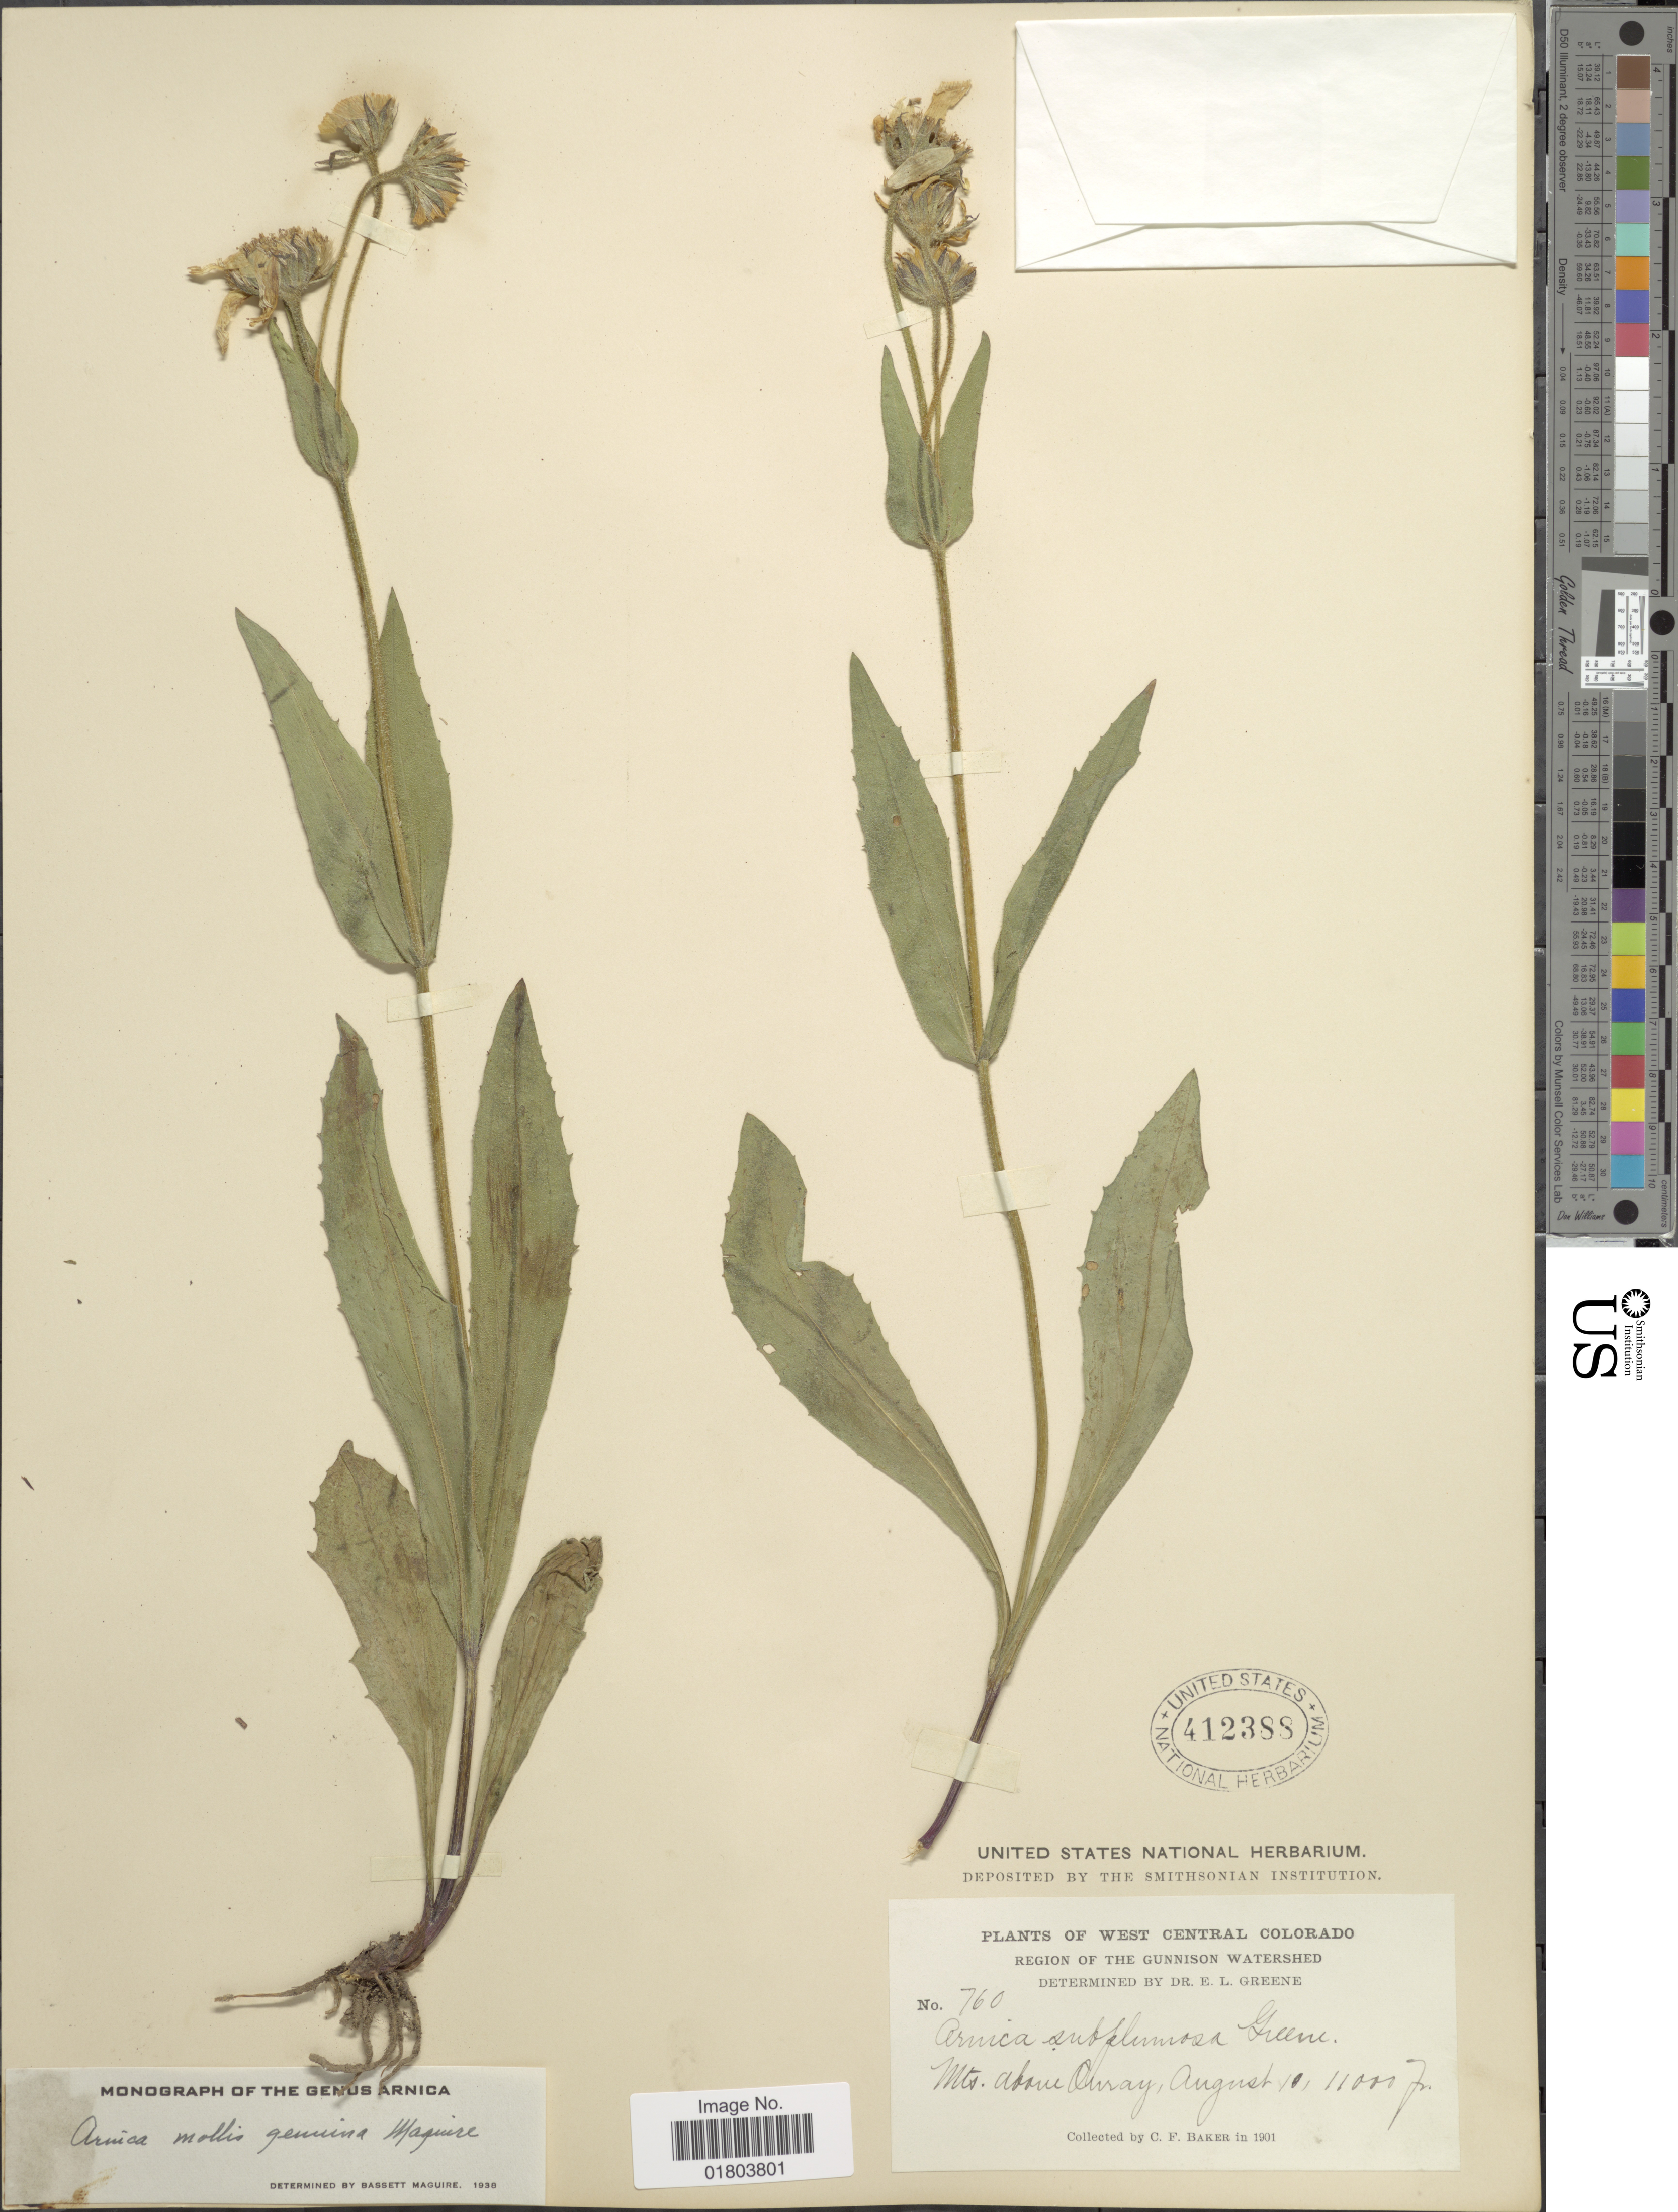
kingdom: Plantae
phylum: Tracheophyta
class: Magnoliopsida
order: Asterales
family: Asteraceae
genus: Arnica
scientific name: Arnica mollis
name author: Hook.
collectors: C. F. Baker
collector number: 760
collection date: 1901-08-10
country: United States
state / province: Colorado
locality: West central Colorado, Mts above Ouray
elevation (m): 3353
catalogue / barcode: US 412388